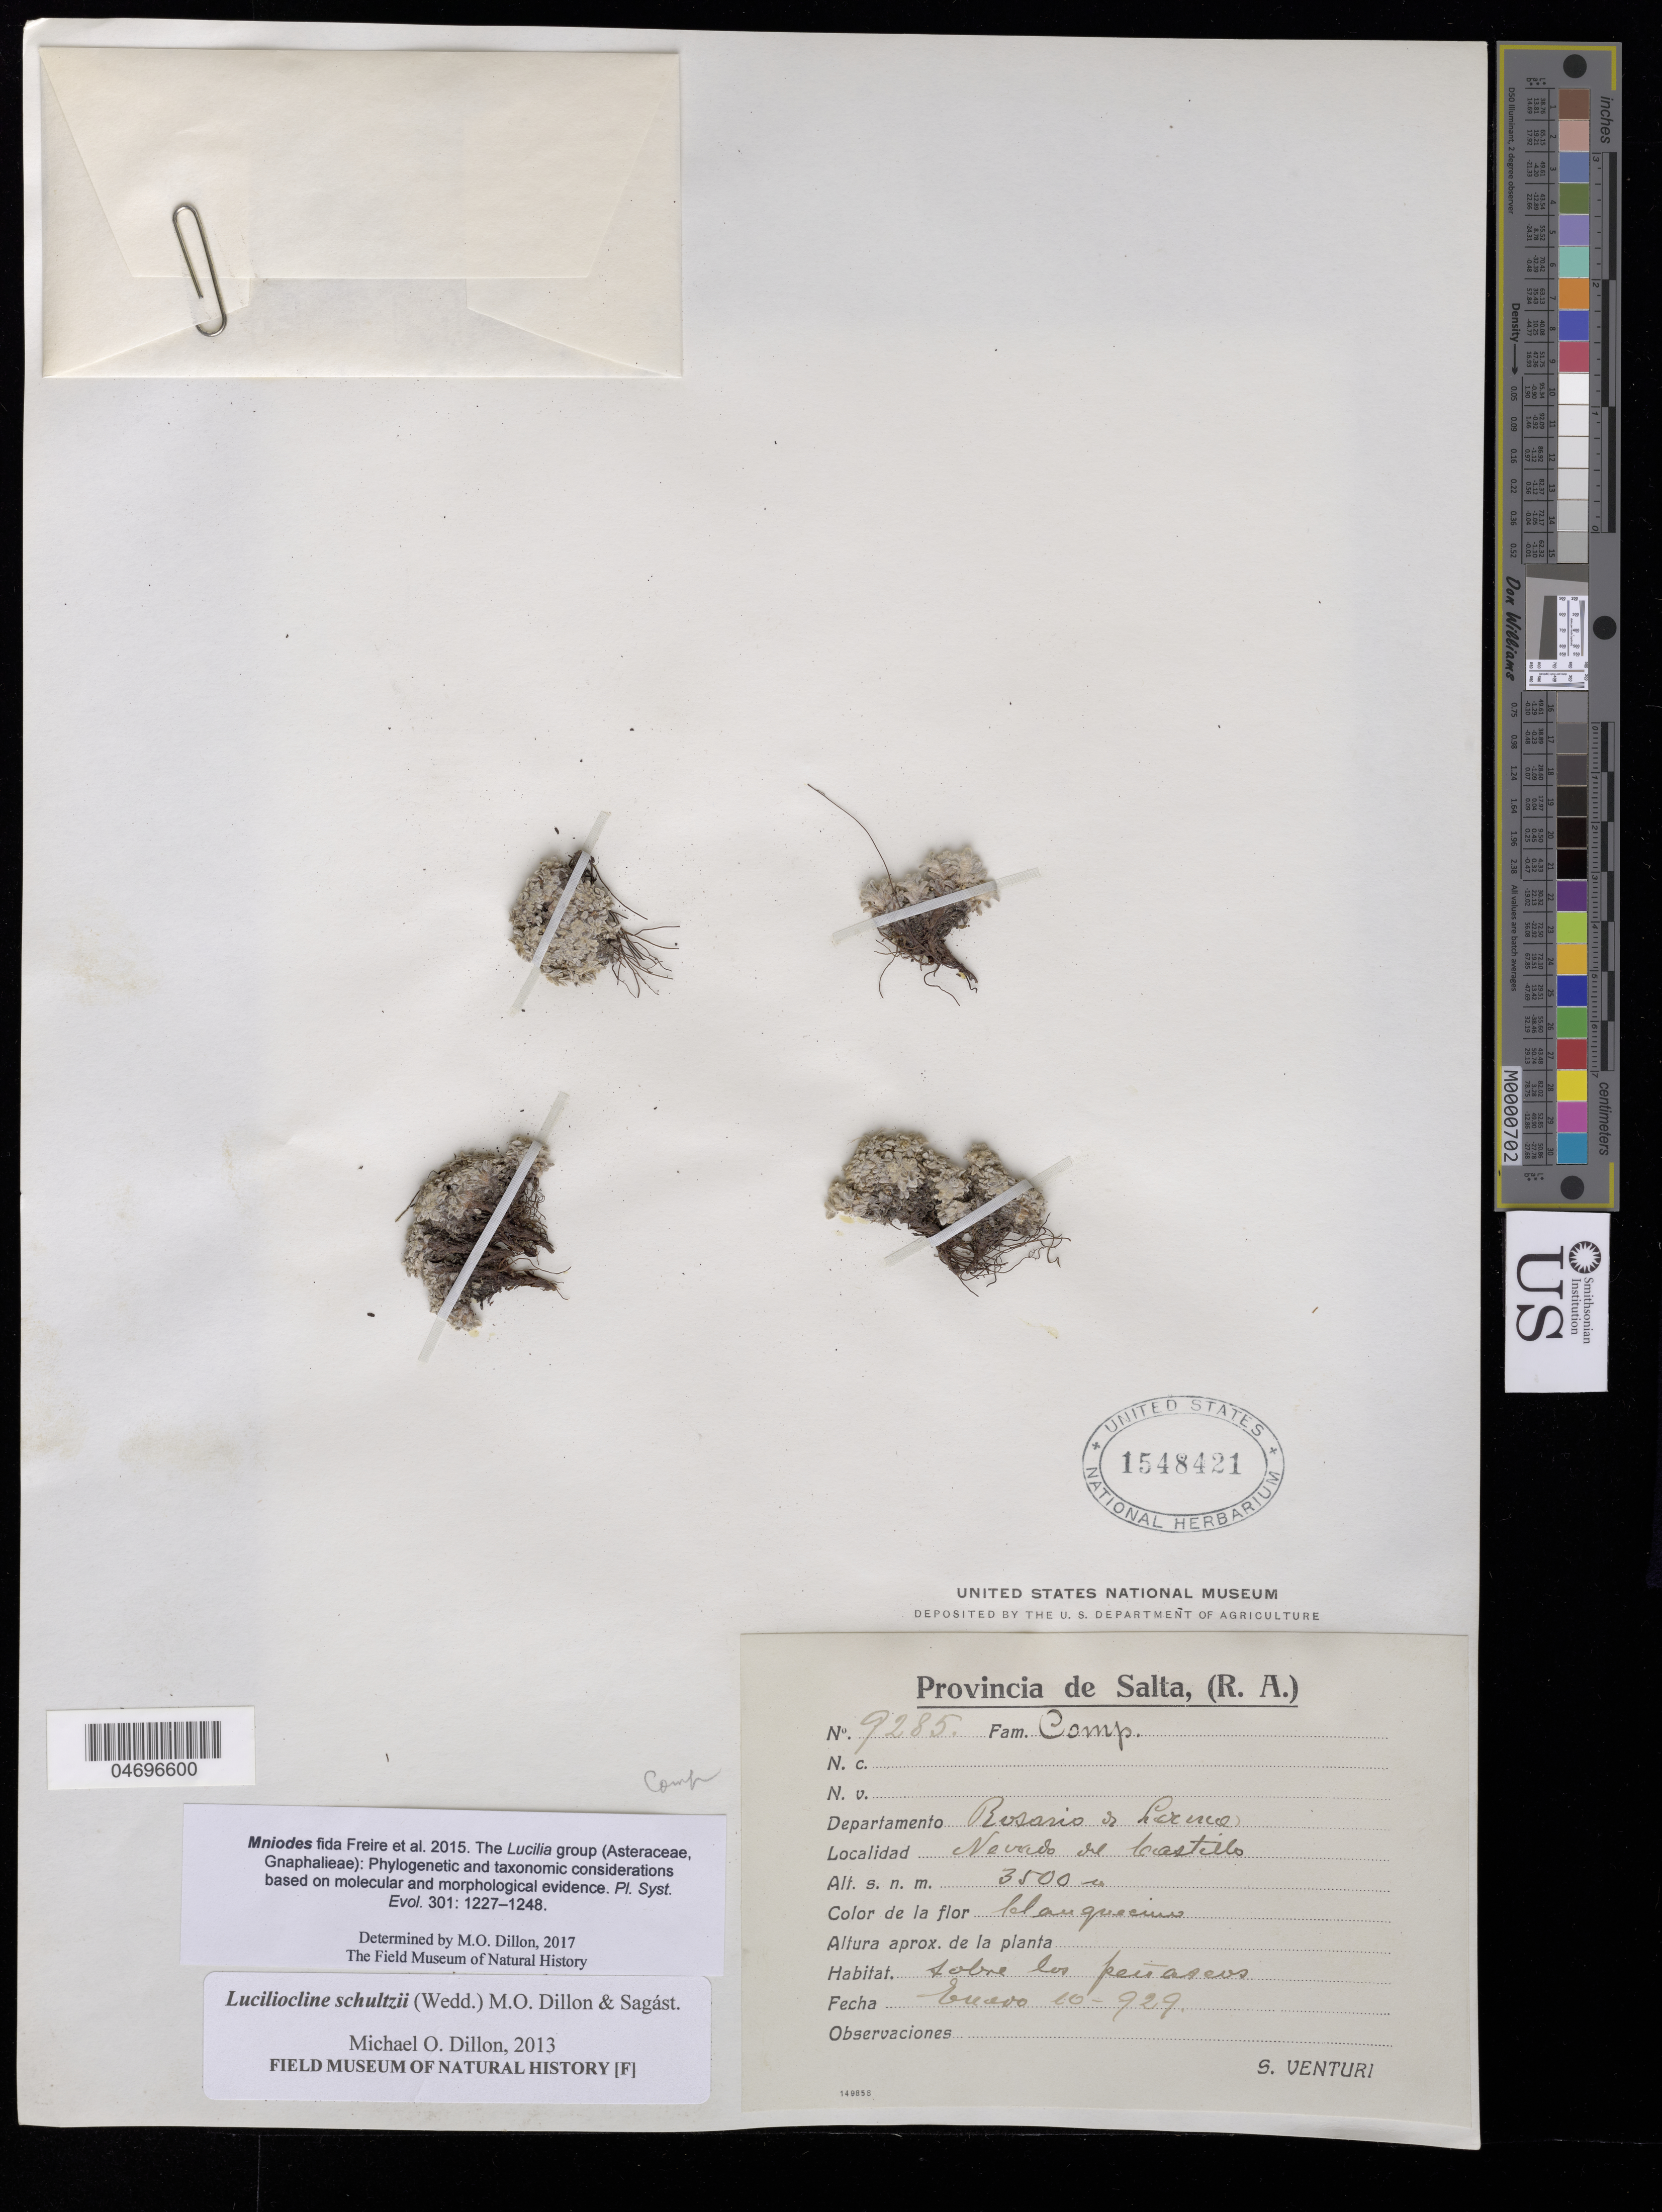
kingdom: Plantae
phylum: Tracheophyta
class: Magnoliopsida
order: Asterales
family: Asteraceae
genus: Mniodes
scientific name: Mniodes argentea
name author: (Wedd.) M.O. Dillon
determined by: Dillon, M. O.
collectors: S. Venturi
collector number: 9285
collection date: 1929-01-10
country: Argentina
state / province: Salta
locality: Departamento Rosario de Lerua. Nevado del Castillo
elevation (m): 3500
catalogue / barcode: US 1548421